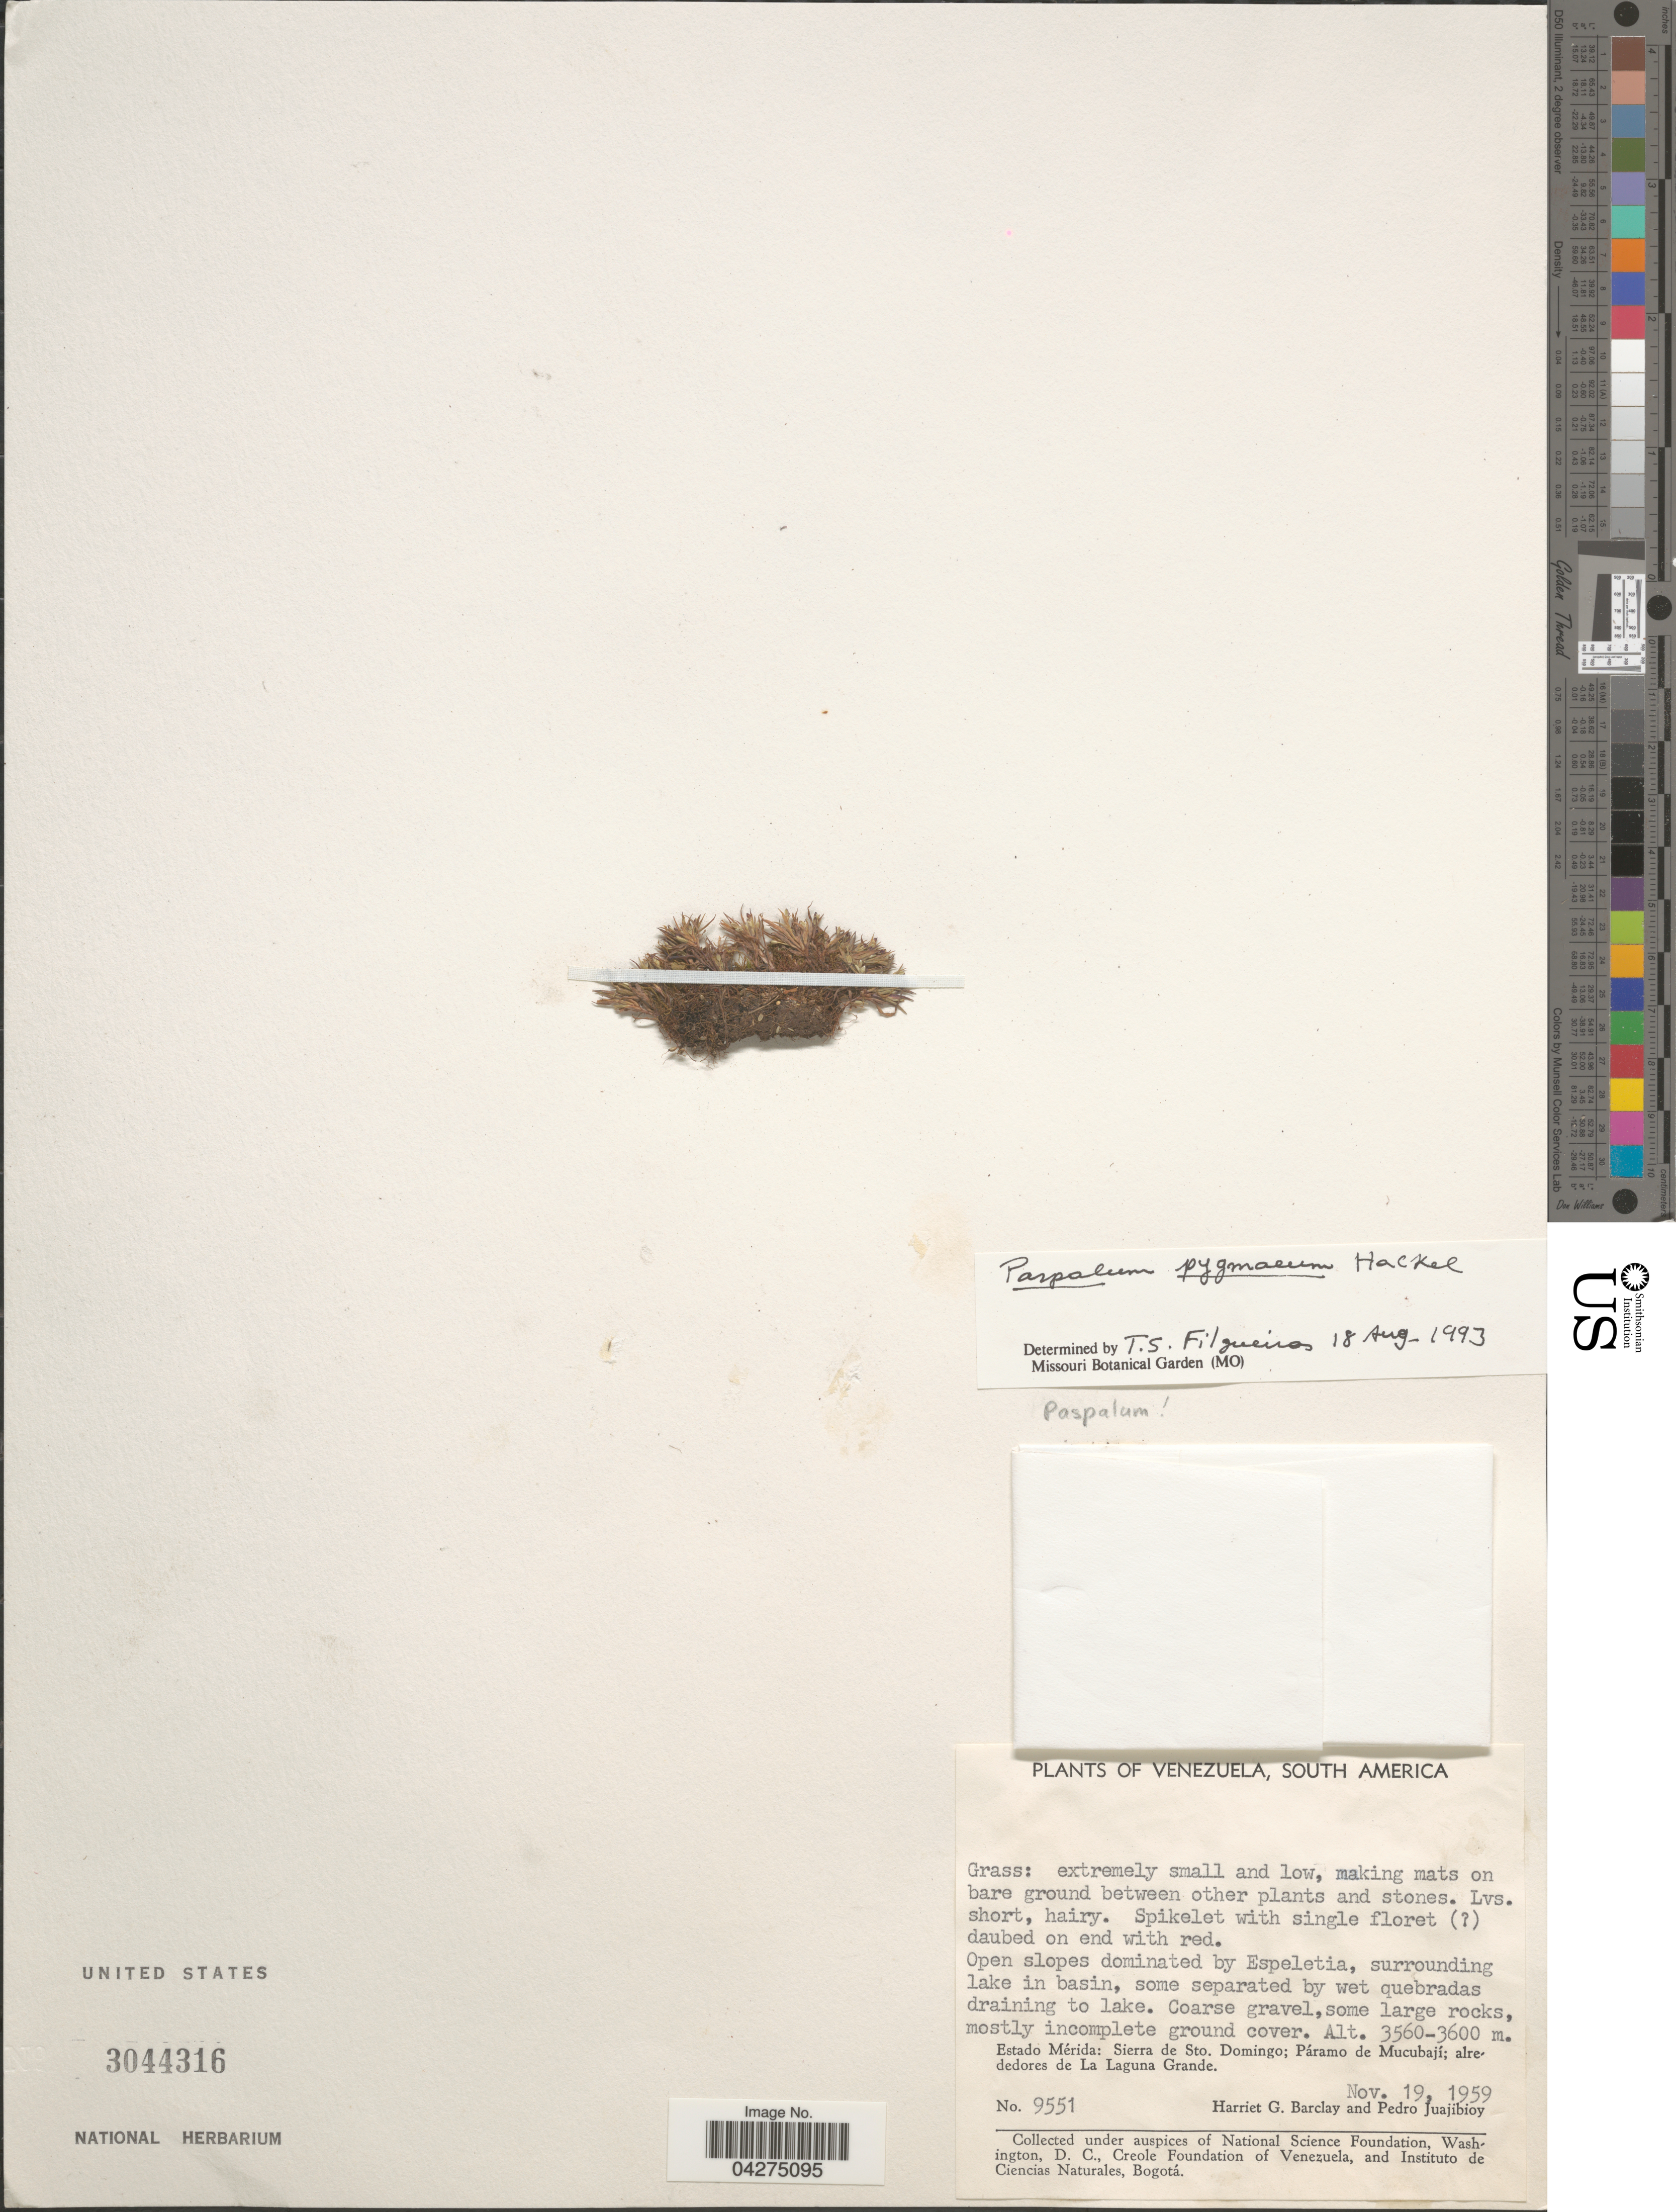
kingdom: Plantae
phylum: Tracheophyta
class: Liliopsida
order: Poales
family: Poaceae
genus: Paspalum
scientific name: Paspalum pygmaeum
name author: Hack.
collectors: H. G. Barclay & P. Juajibioy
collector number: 9551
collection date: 1959-11-19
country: Venezuela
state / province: Merida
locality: Sierra de Sto. Domingo; Páramo de Mucubají; alrededores de La Laguna Grande.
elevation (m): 3560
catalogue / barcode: US 3044316